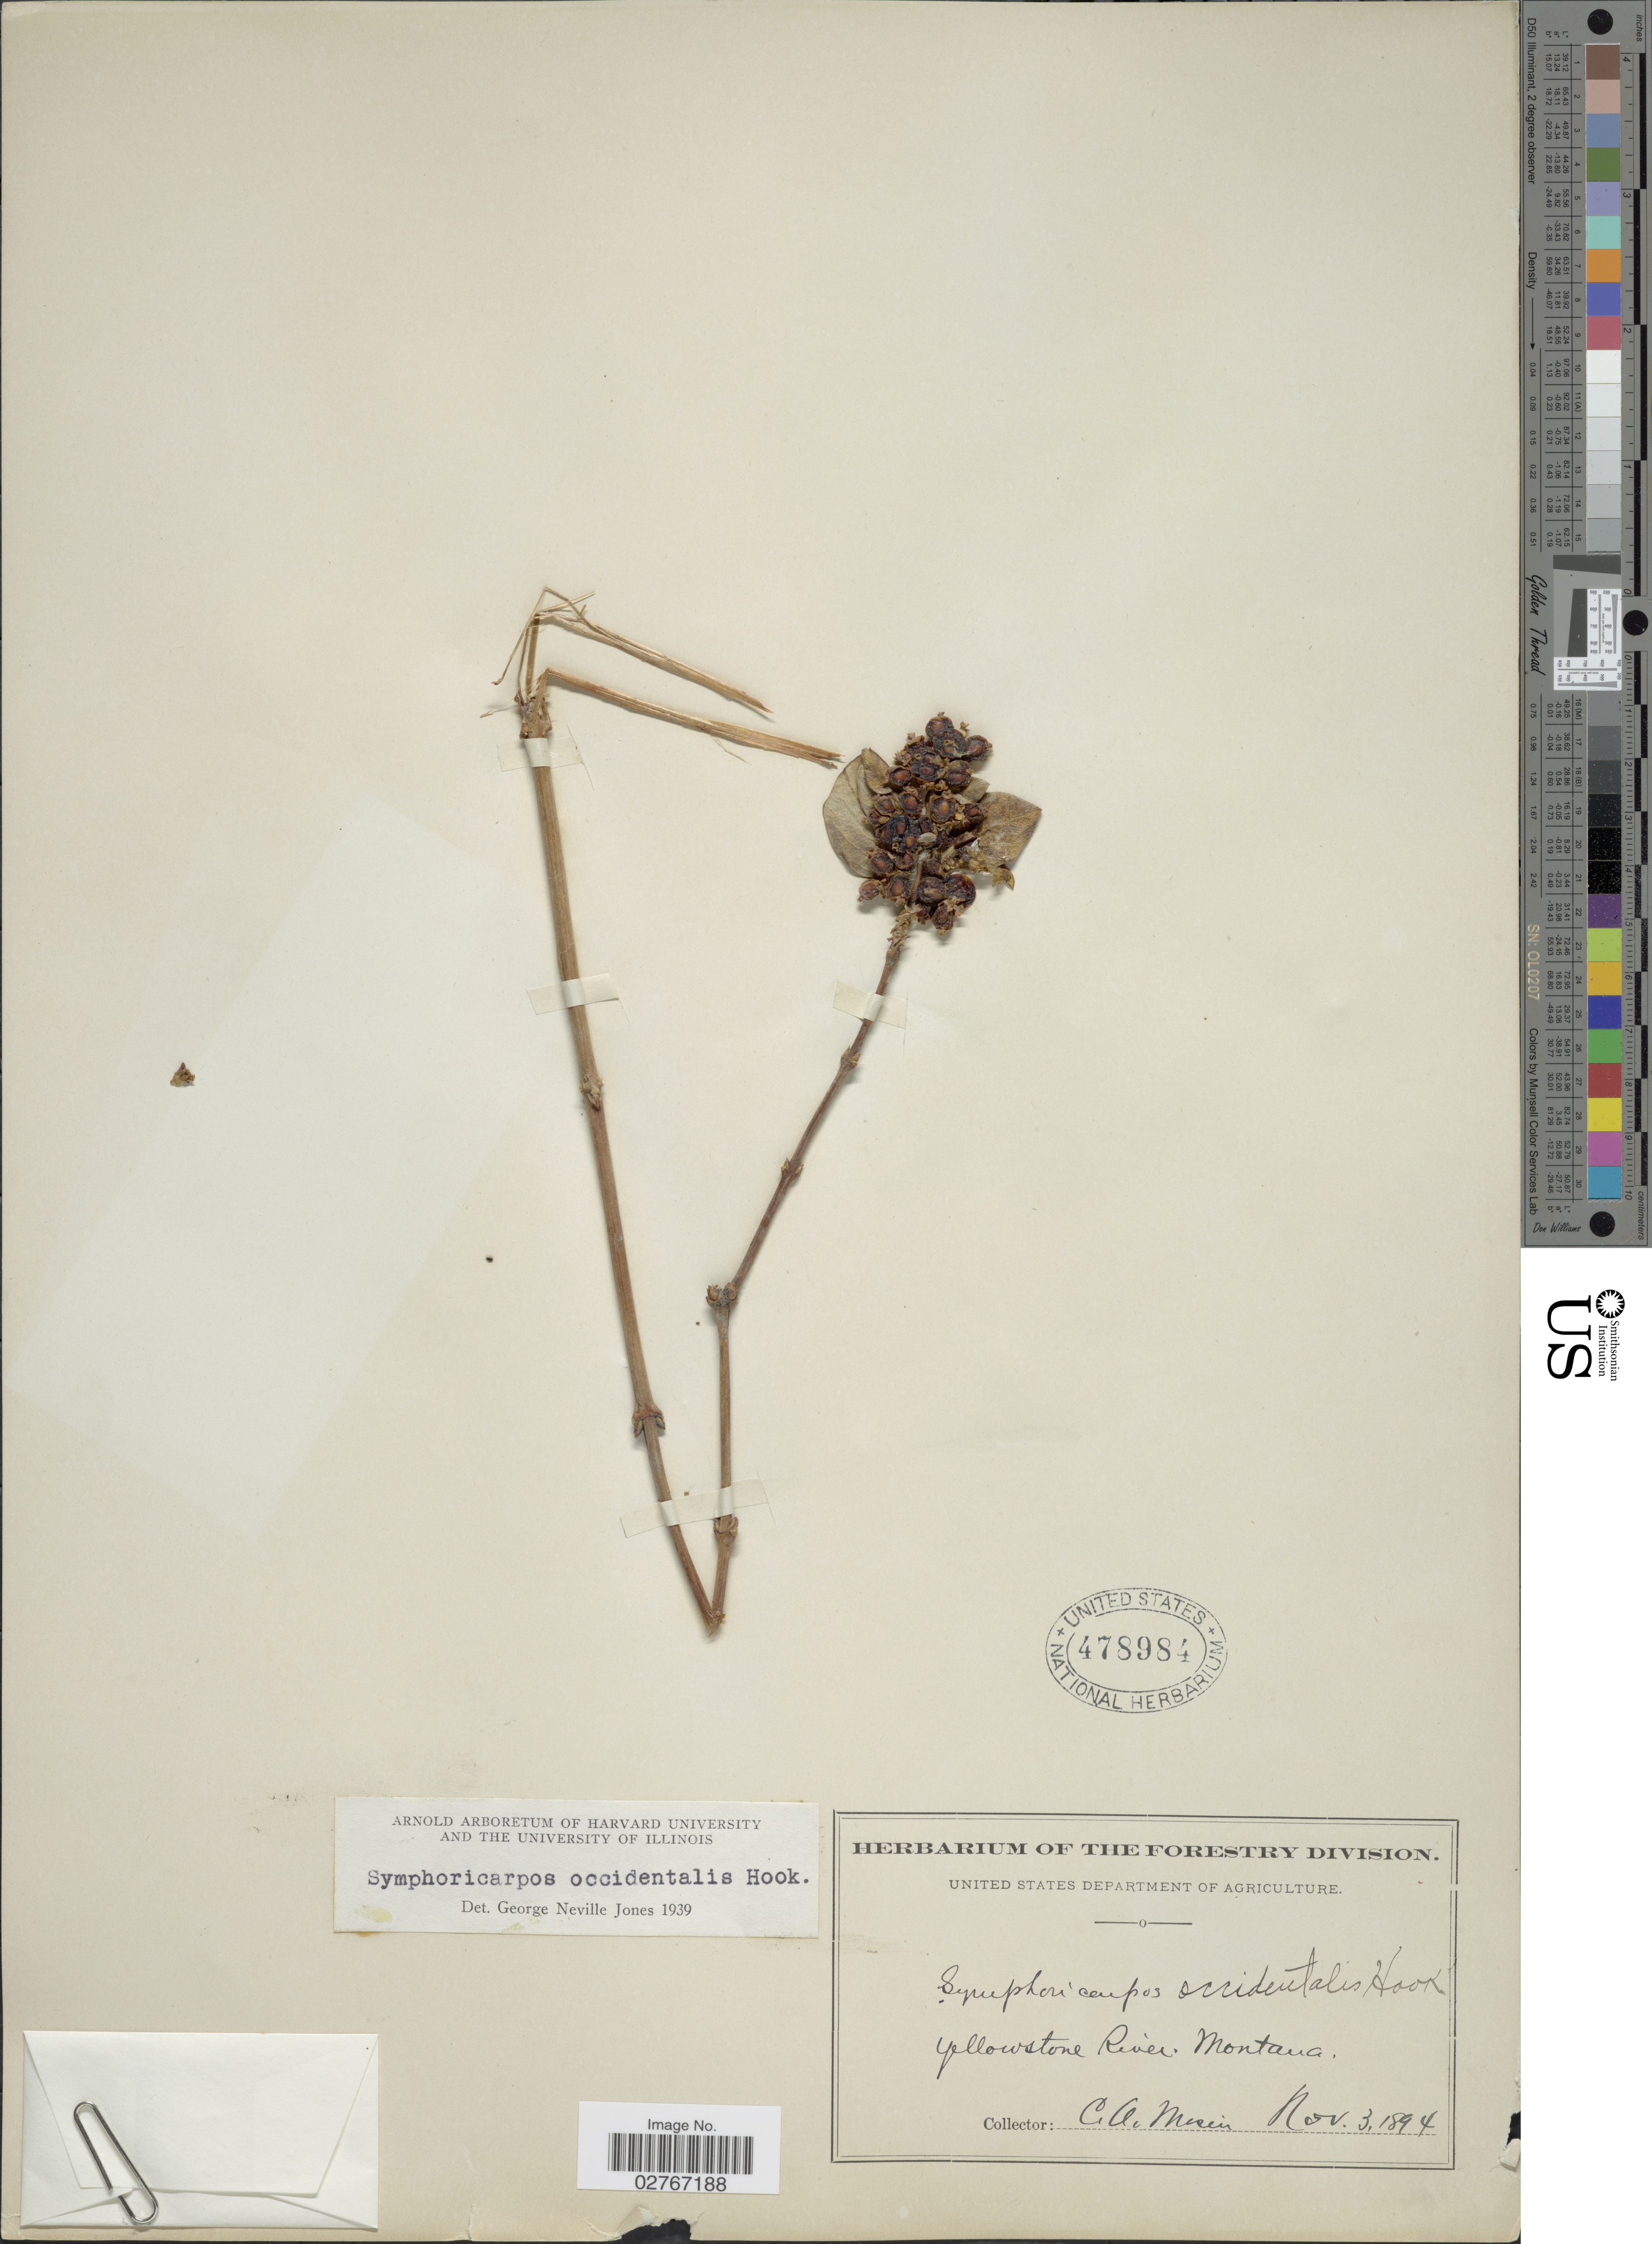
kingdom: Plantae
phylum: Tracheophyta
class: Magnoliopsida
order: Dipsacales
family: Caprifoliaceae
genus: Symphoricarpos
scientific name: Symphoricarpos occidentalis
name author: (R. Br.) Hook.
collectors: C. A. Mosier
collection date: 1894-11-03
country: United States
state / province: Montana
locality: Yellowstone River.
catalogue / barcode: US 478984